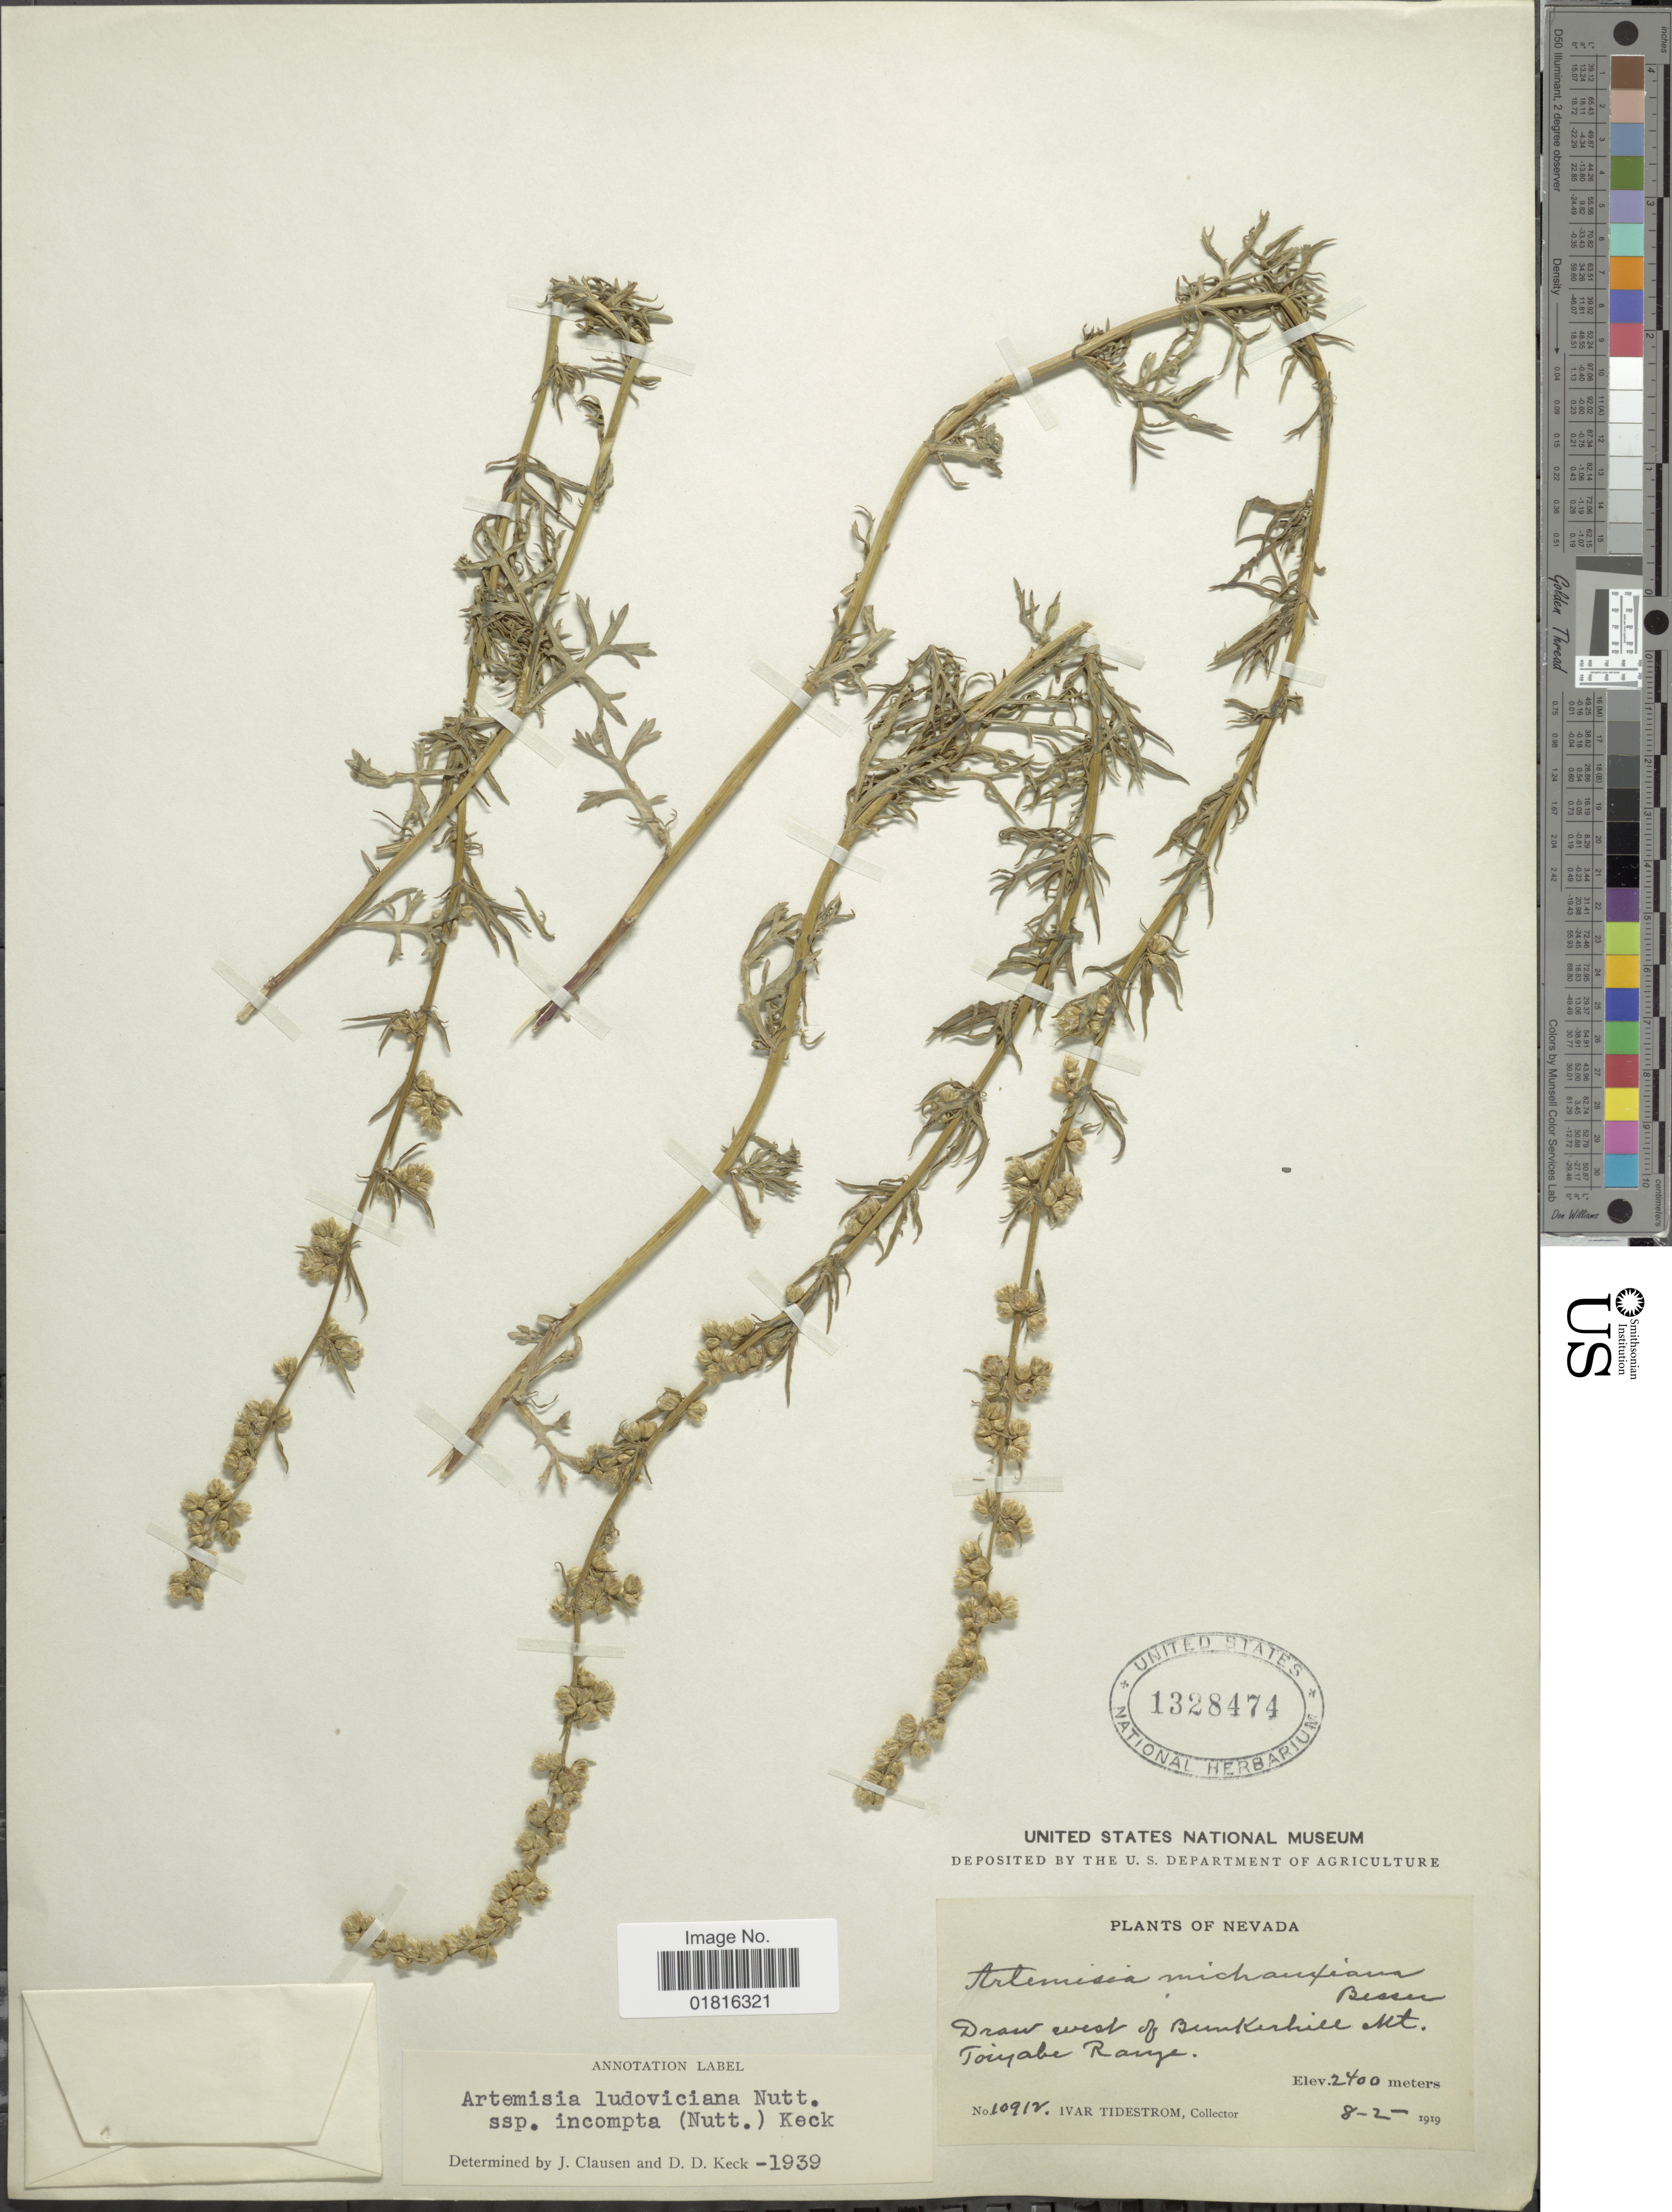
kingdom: Plantae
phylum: Tracheophyta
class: Magnoliopsida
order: Asterales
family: Asteraceae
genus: Artemisia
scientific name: Artemisia ludoviciana subsp. incompta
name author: (Nutt.) D.D. Keck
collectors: I. F. Tidestrom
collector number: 10912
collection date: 1919-08-02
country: United States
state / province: Nevada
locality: Draw west of Bunkerhill Mt Toiyabe Range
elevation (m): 2400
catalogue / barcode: US 1328474